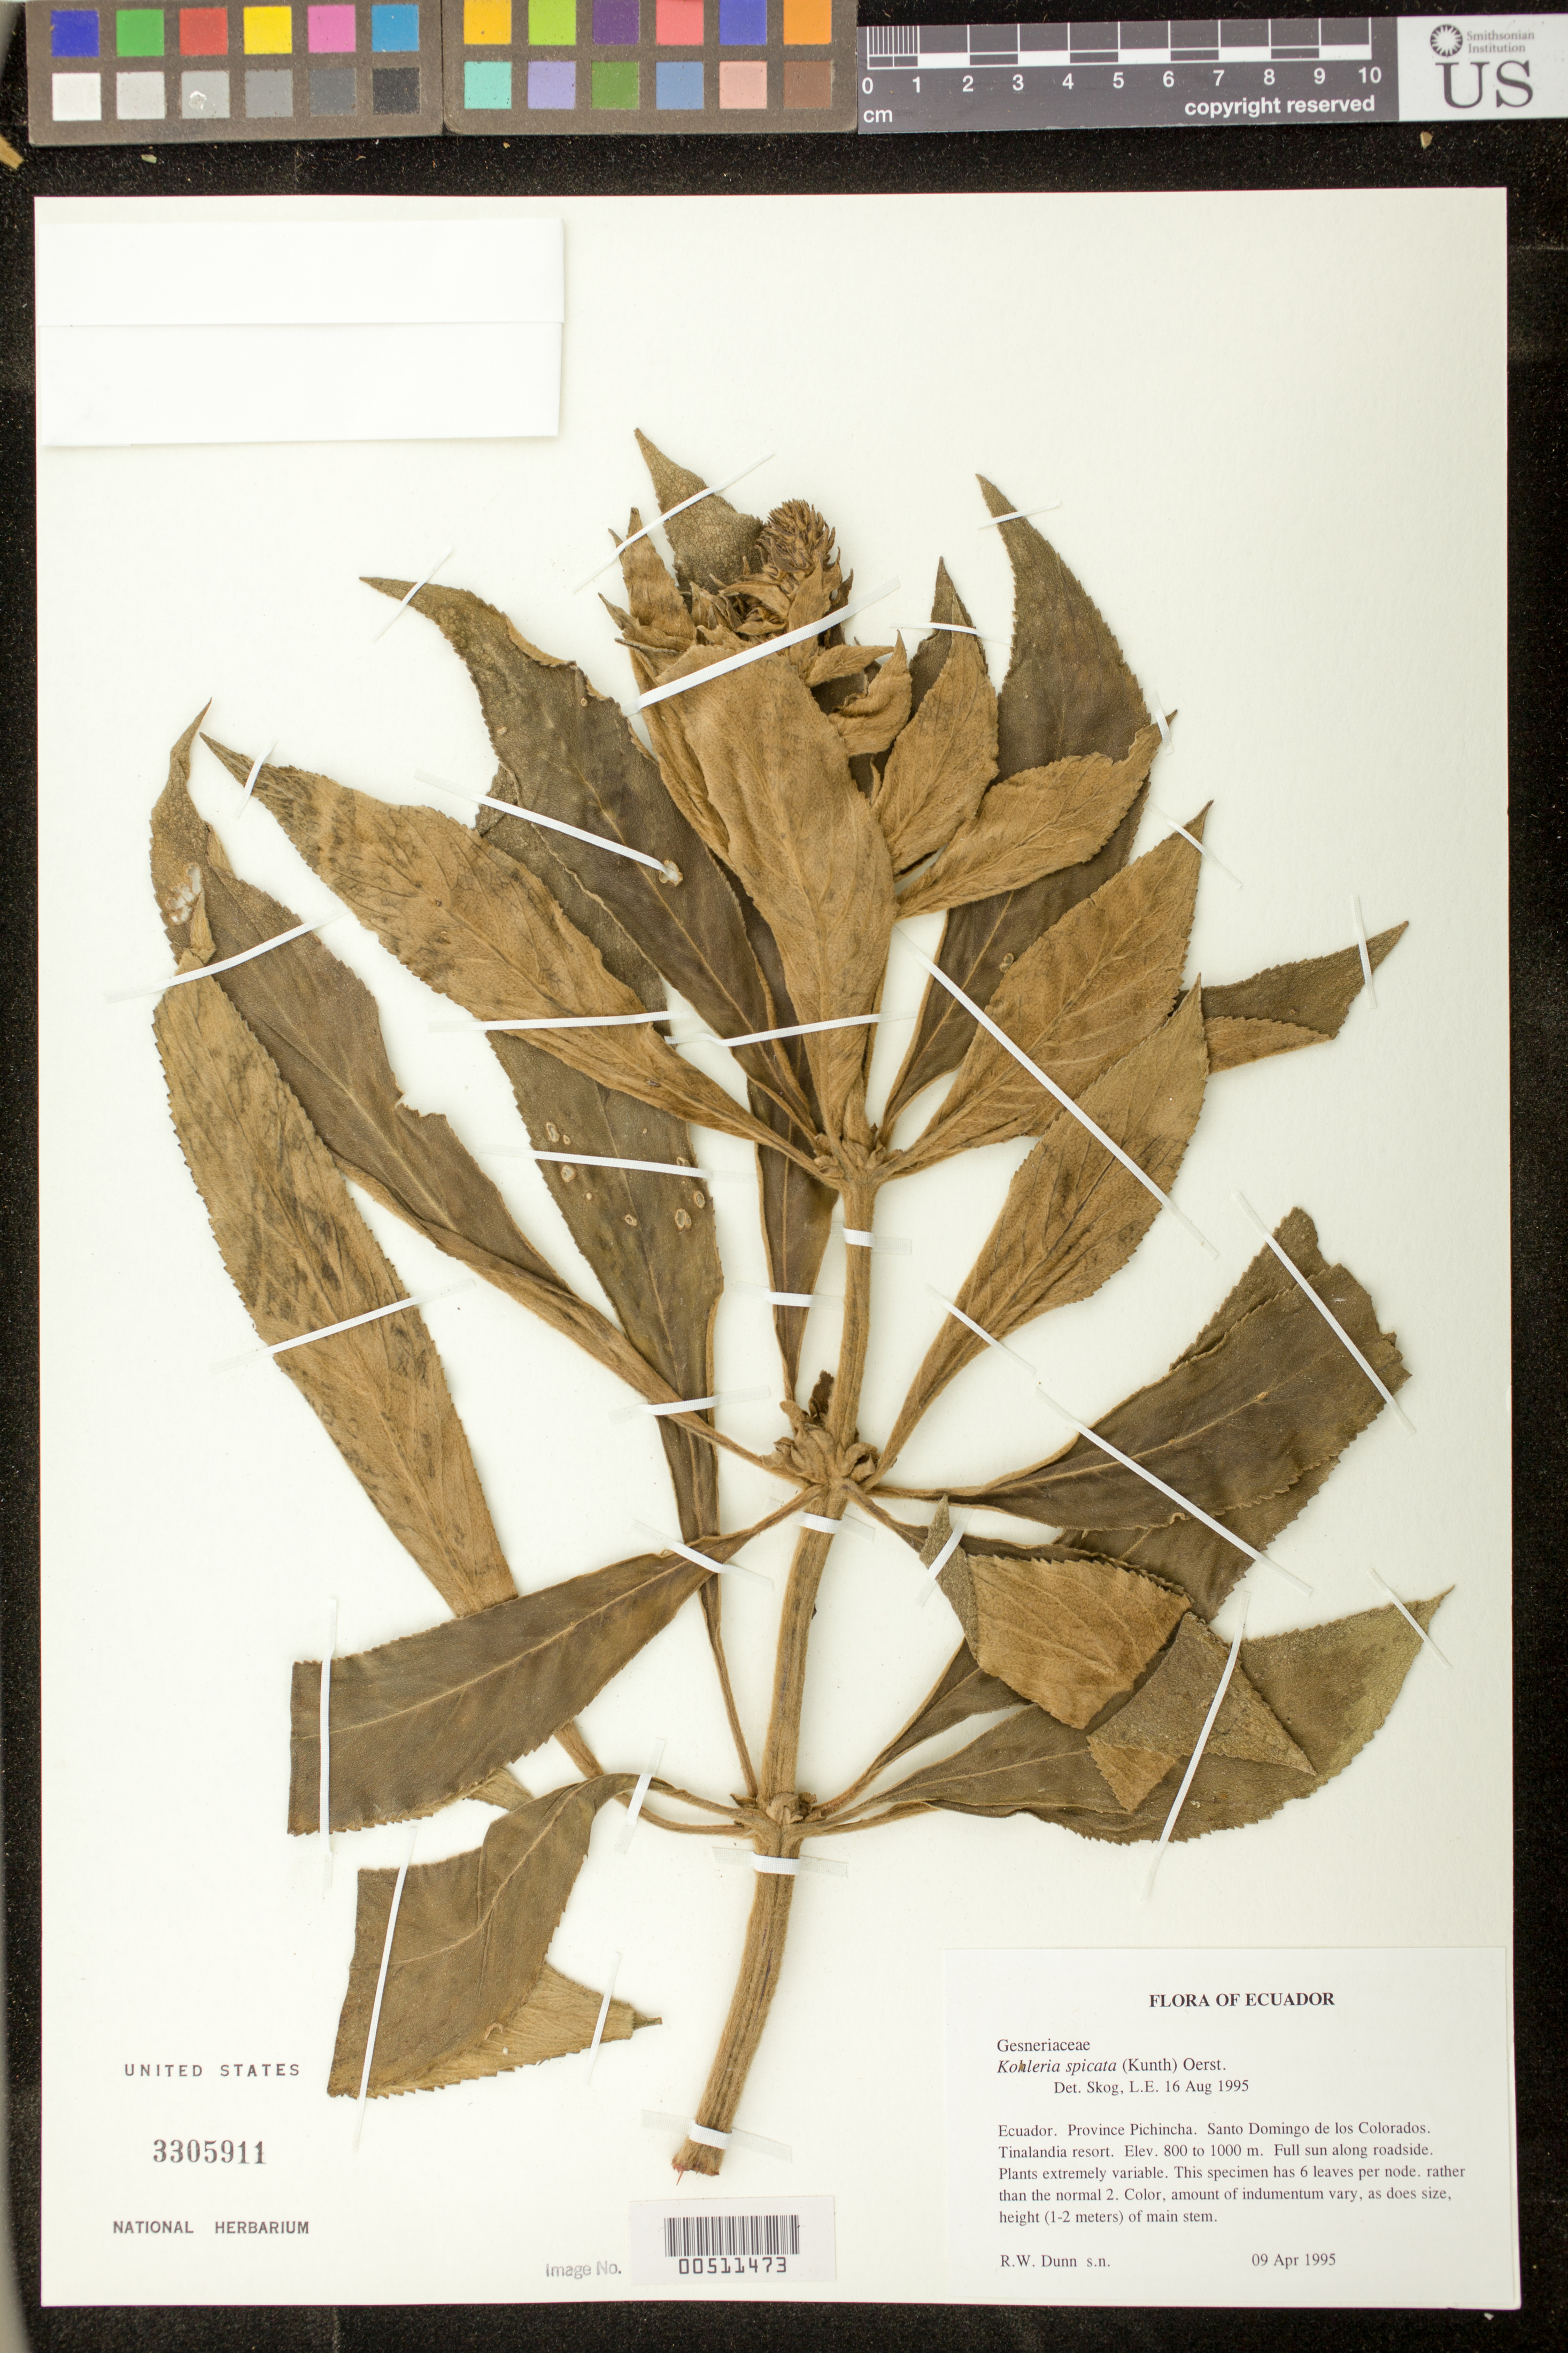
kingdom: Plantae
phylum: Tracheophyta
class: Magnoliopsida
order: Lamiales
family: Gesneriaceae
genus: Kohleria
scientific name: Kohleria spicata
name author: (Kunth) Oerst.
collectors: R. Dunn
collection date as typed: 09 Apr 1995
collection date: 1995-04-09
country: Ecuador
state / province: Pichincha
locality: Santo Domingo de los Colorados, Tinalandia resort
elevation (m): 800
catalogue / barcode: US 3305911